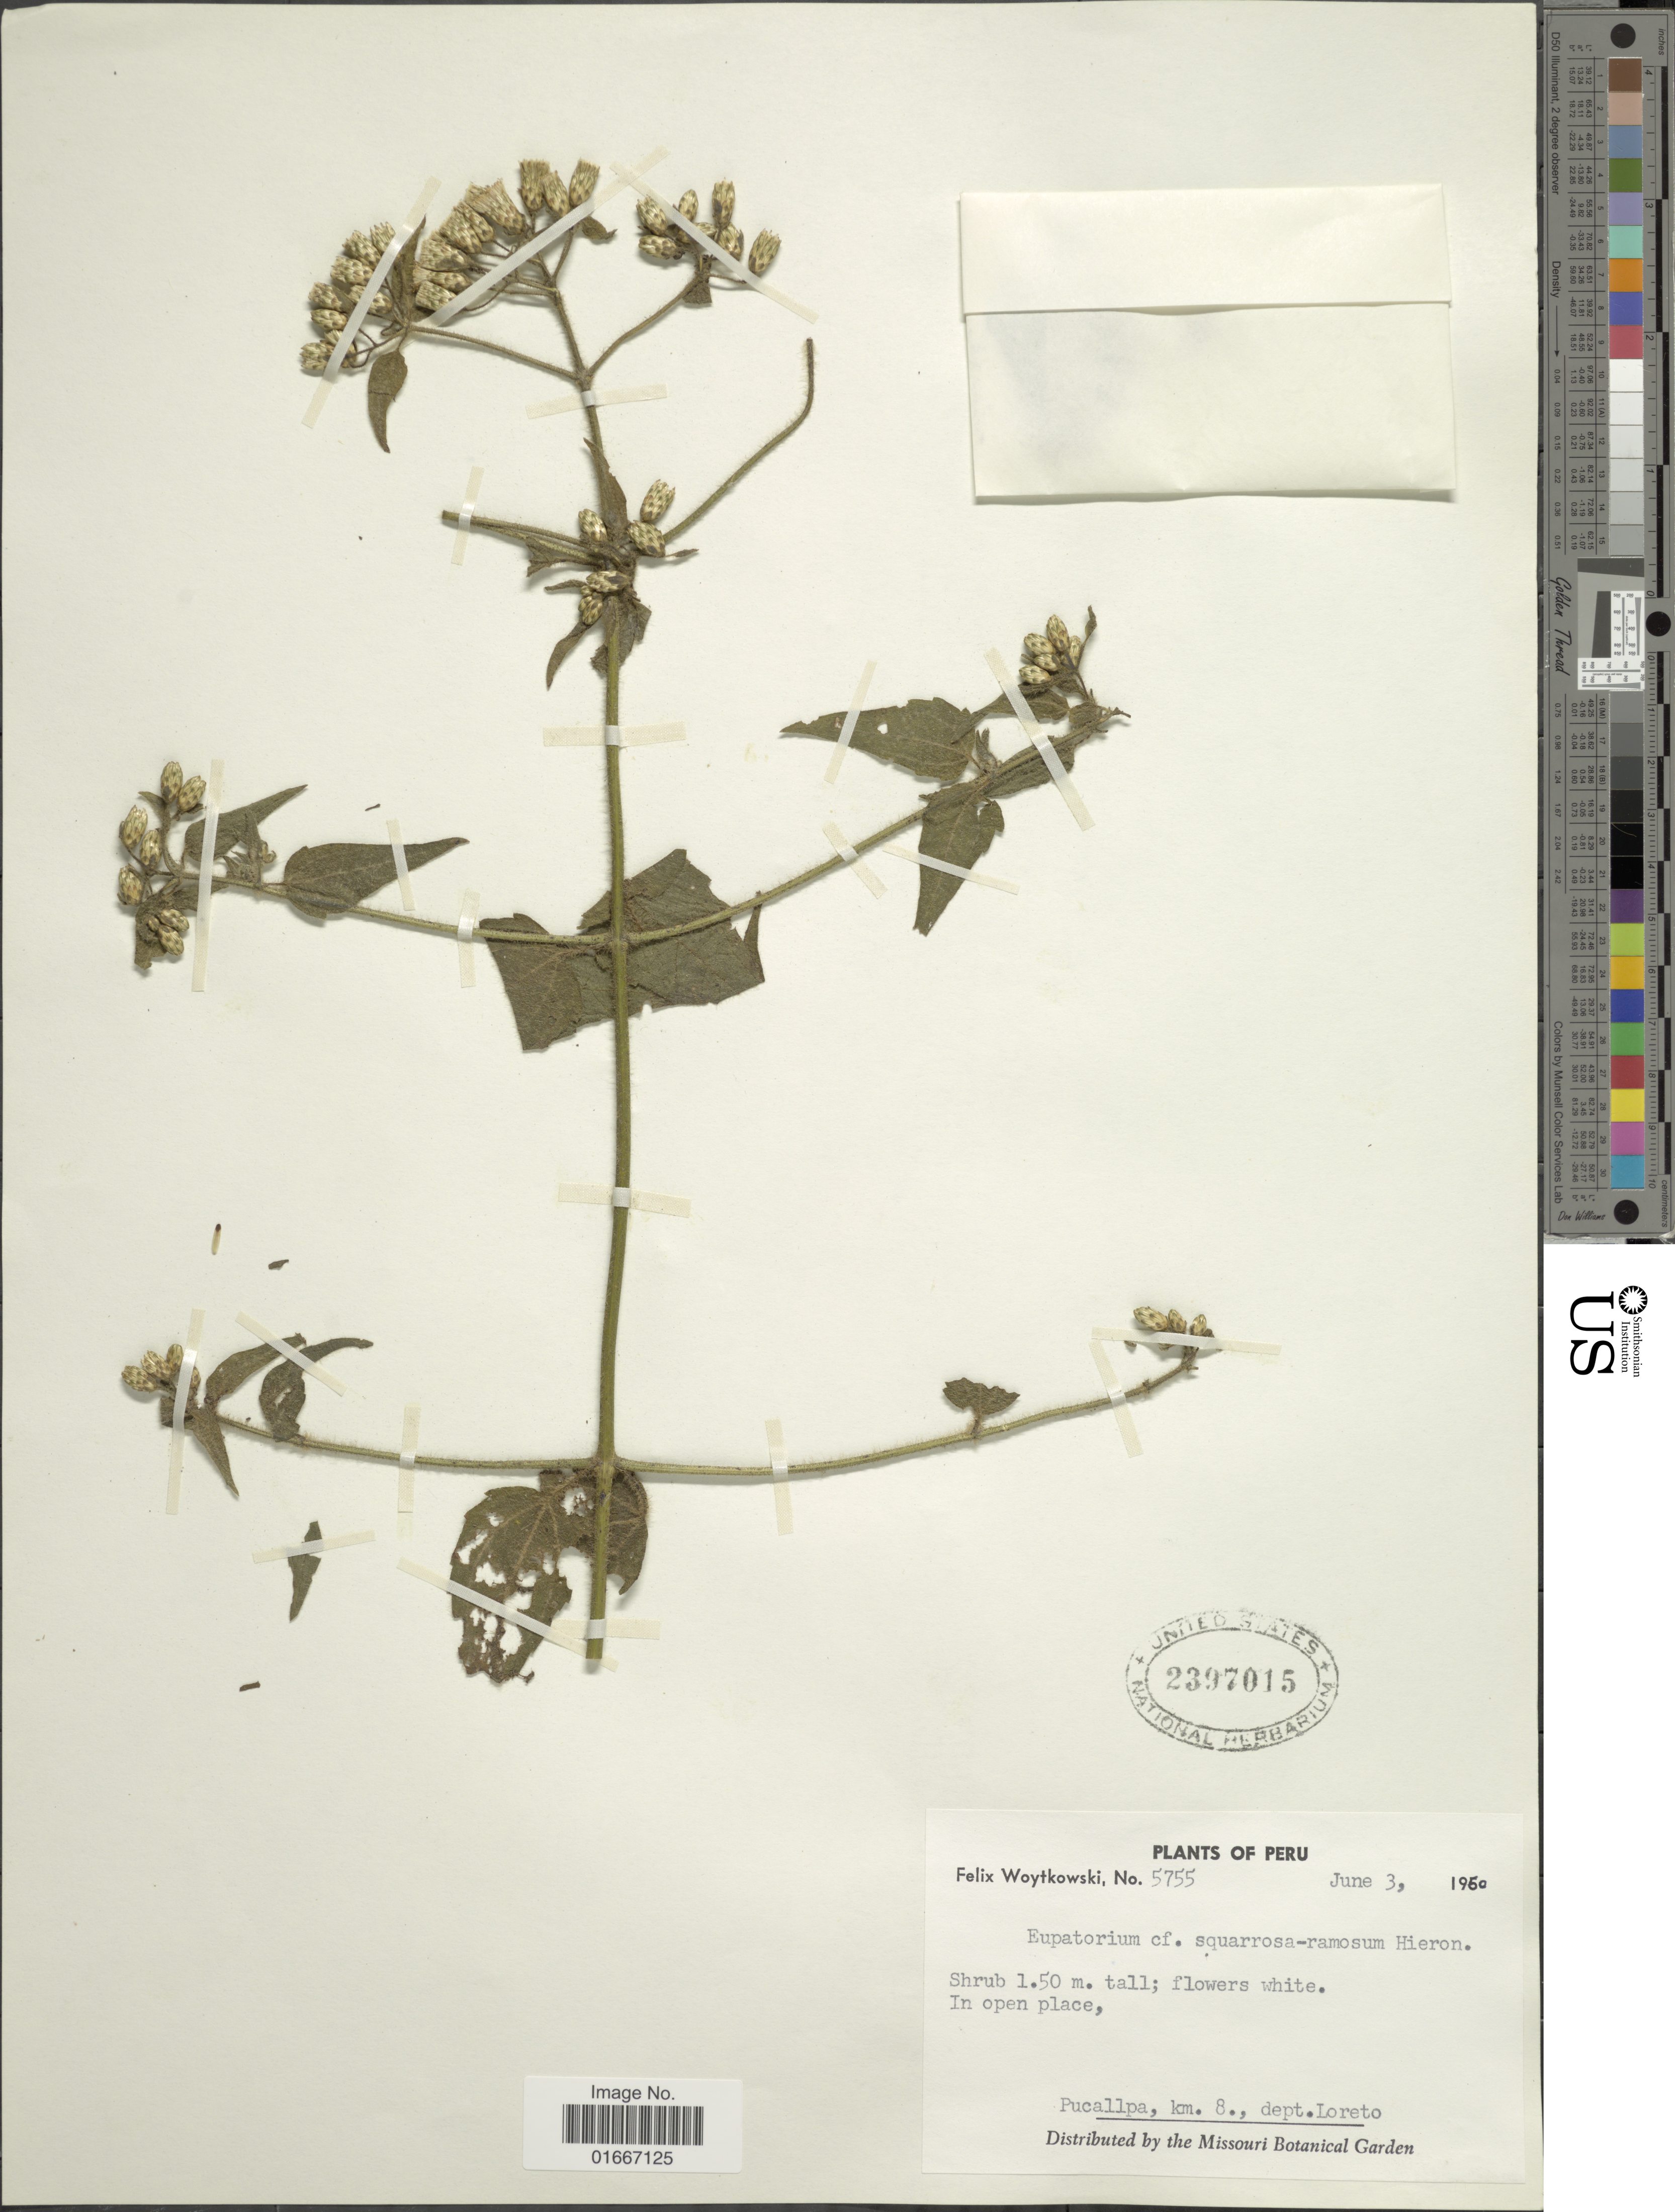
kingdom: Plantae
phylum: Tracheophyta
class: Magnoliopsida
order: Asterales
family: Asteraceae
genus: Chromolaena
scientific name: Chromolaena odorata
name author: (L.) R.M. King & H. Rob.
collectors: F. Woytkowski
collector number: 5755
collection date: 1950-06-03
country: Peru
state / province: Loreto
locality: Peru. Pucallpa, km. 8., dept. Loreto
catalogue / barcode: US 2397015